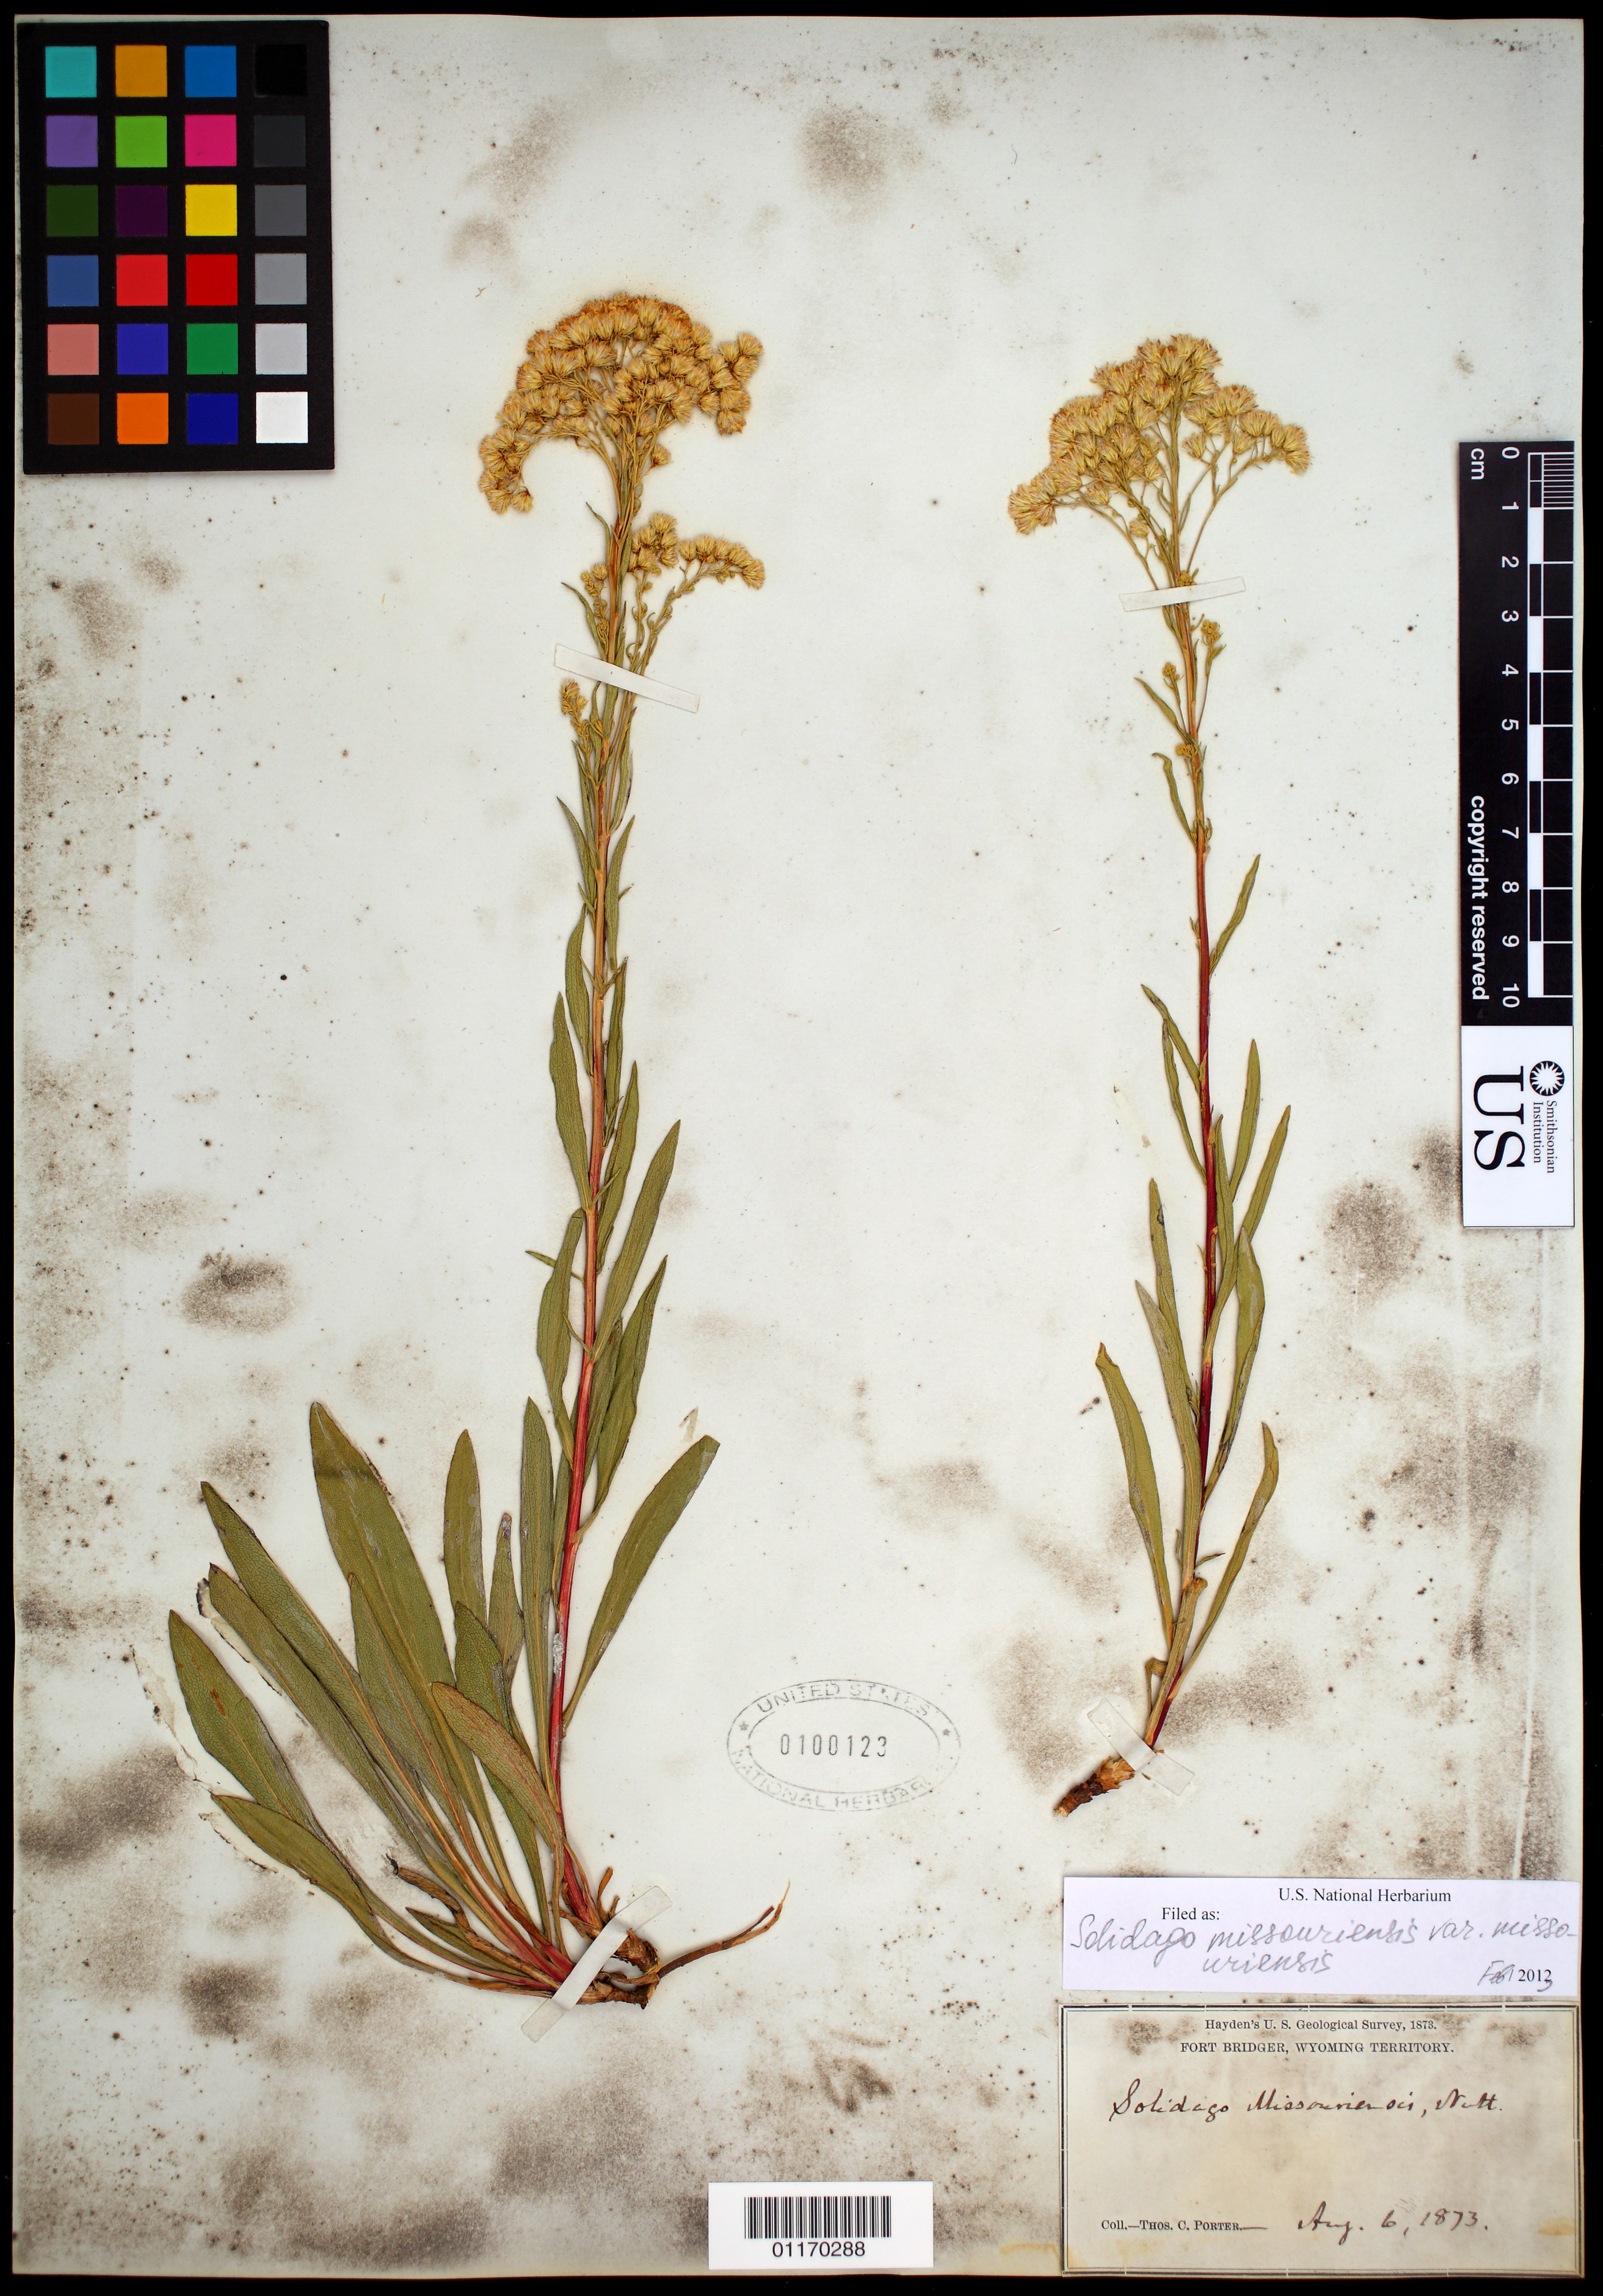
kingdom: Plantae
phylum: Tracheophyta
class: Magnoliopsida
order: Asterales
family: Asteraceae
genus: Solidago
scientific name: Solidago missouriensis var. missouriensis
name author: Nutt.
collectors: T. C. Porter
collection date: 1873-08-06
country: United States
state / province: Wyoming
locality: Fort Bridger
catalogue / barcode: US 100123